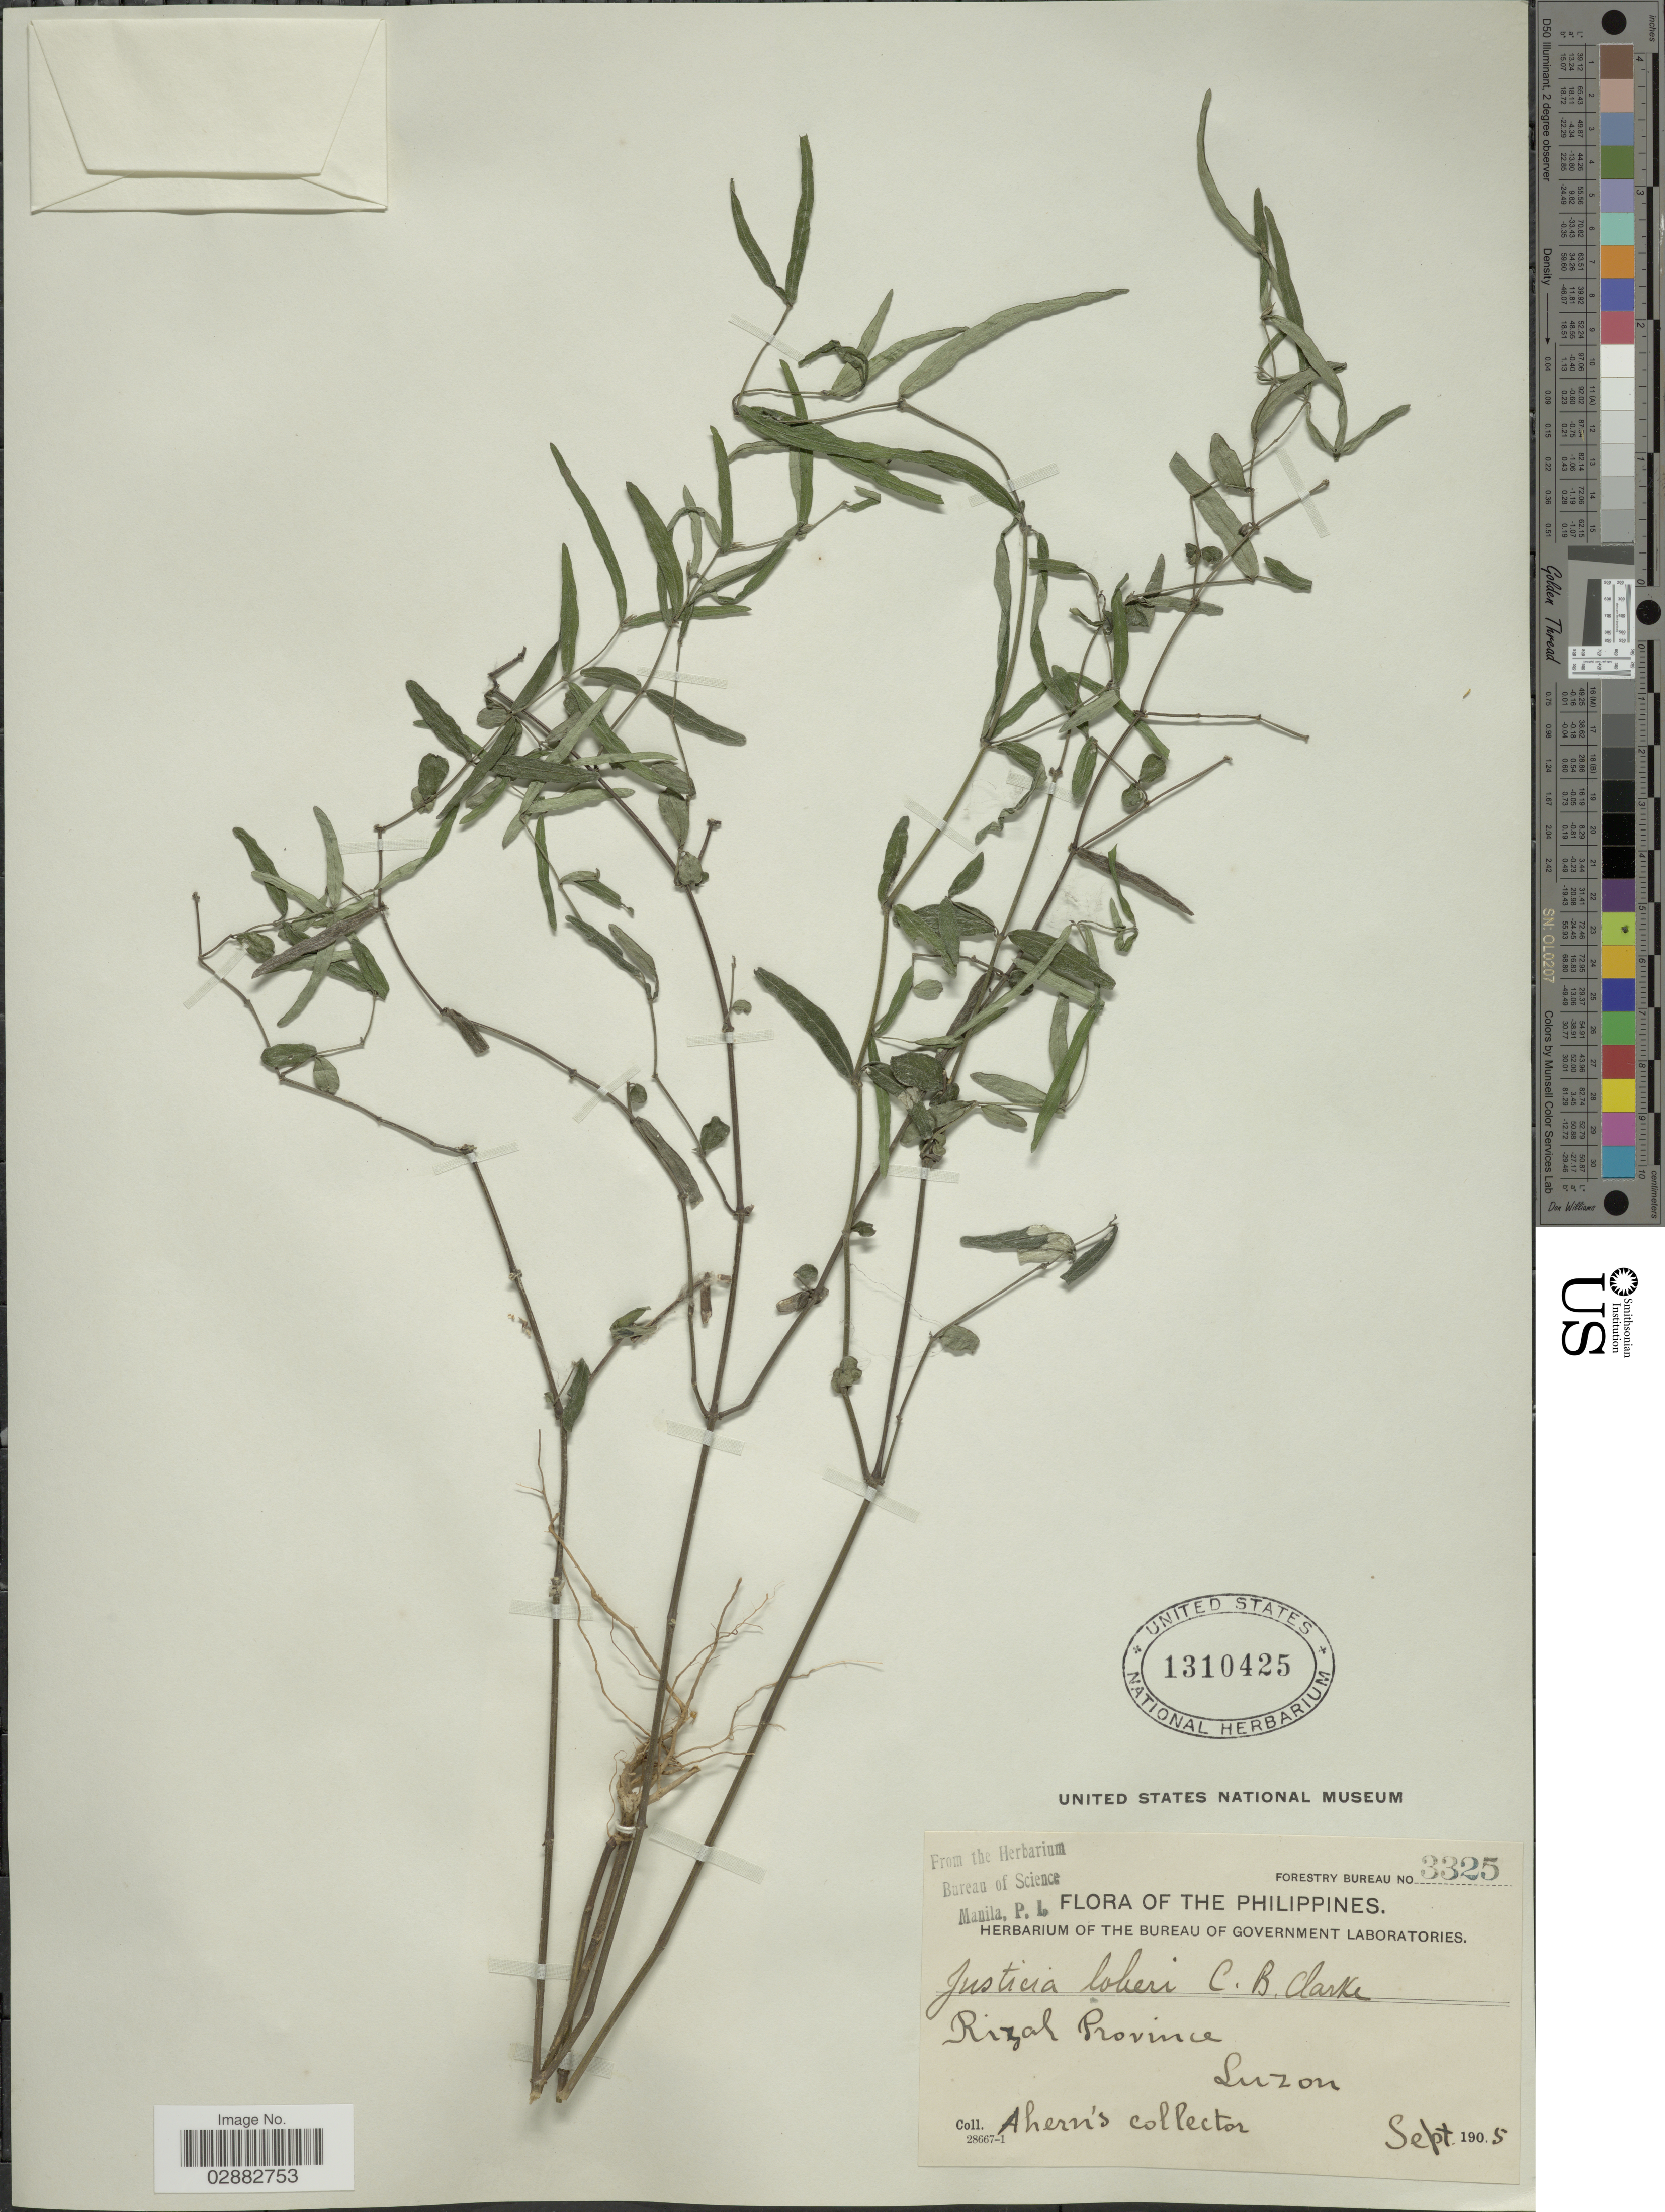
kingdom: Plantae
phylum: Tracheophyta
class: Magnoliopsida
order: Lamiales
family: Acanthaceae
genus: Justicia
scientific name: Justicia loheri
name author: C.B. Clarke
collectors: Ahern's collector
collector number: Forestry Bureau 3325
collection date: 1905-09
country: Philippines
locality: Rizal Province, Luzon.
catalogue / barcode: US 1310425